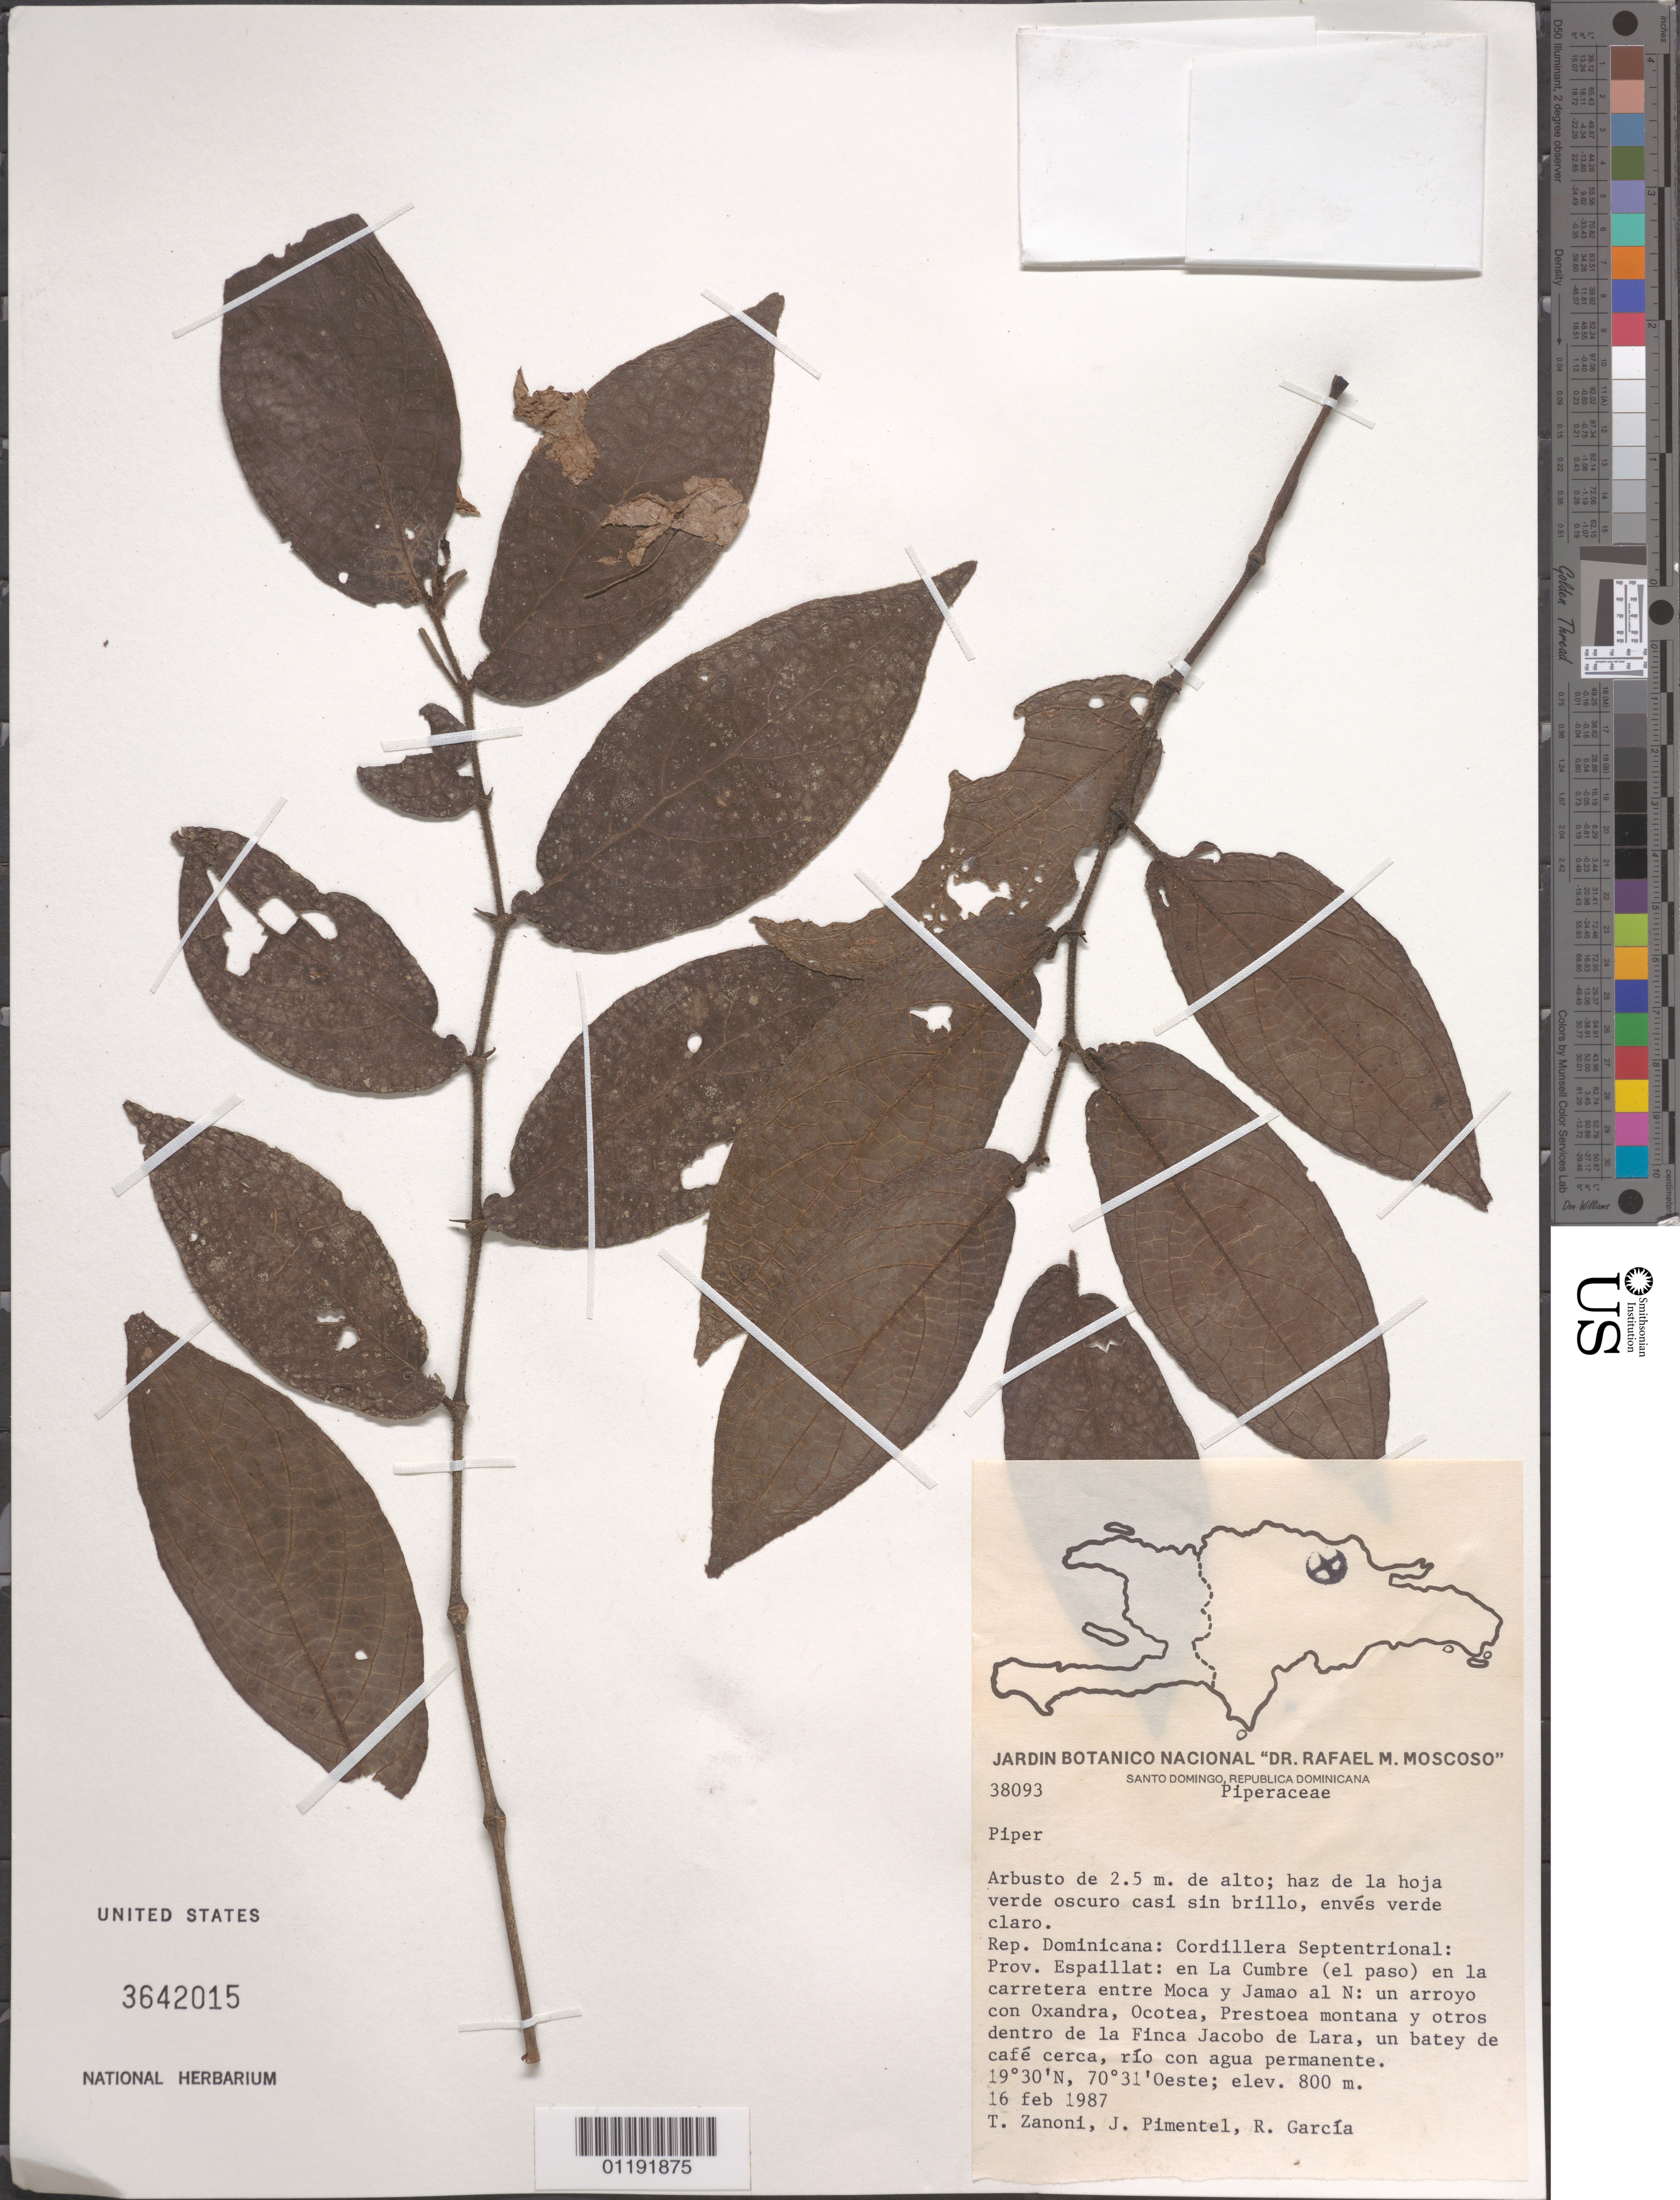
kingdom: Plantae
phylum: Tracheophyta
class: Magnoliopsida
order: Piperales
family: Piperaceae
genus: Piper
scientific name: Piper sp.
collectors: T. A. Zanoni, J. Pimentel & R. Garcia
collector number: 38093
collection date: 1987-02-16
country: Dominican Republic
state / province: Espaillat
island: Hispaniola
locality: Northern Mt range, road pass between Moca and Jamao to the N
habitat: Mt range, road, stream with permanent water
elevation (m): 800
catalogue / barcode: US 3642015